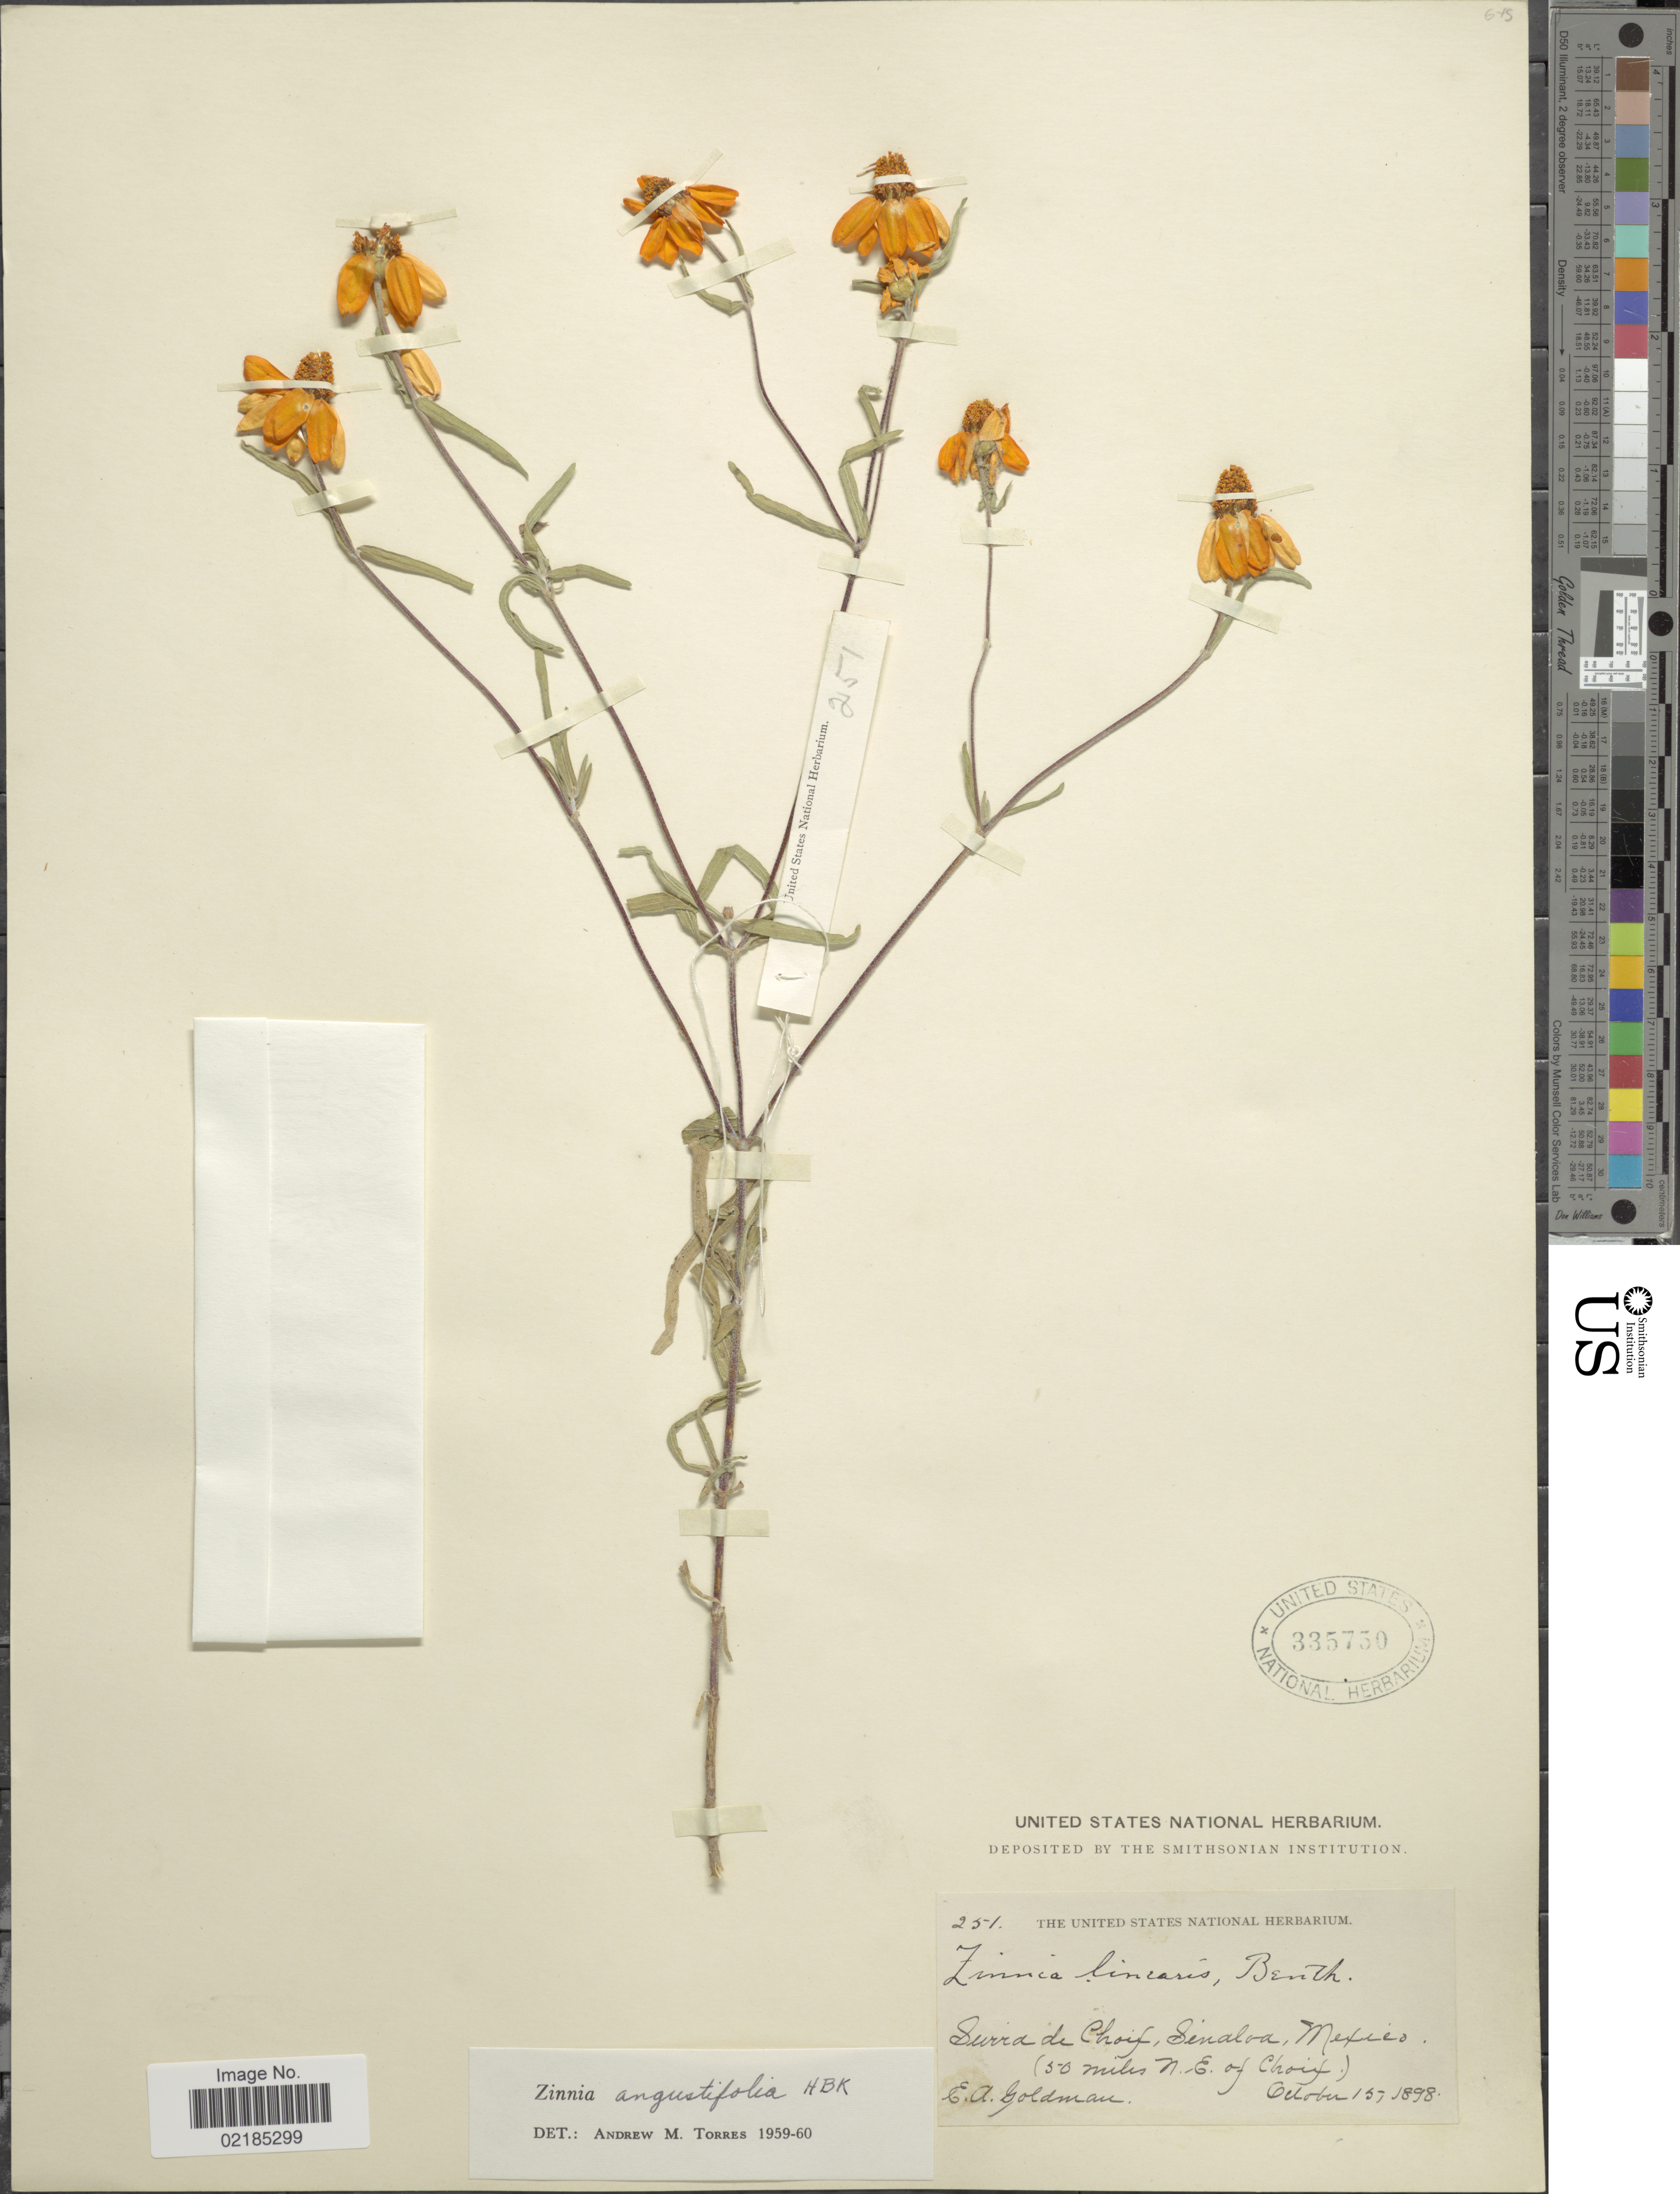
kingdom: Plantae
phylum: Tracheophyta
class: Magnoliopsida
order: Asterales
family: Asteraceae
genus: Zinnia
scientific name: Zinnia angustifolia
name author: Kunth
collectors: E. A. Goldman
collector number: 251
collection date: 1898-10-15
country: Mexico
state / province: Sinaloa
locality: Sierra de Choix (50 miles N.E. of Choix)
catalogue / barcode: US 335750